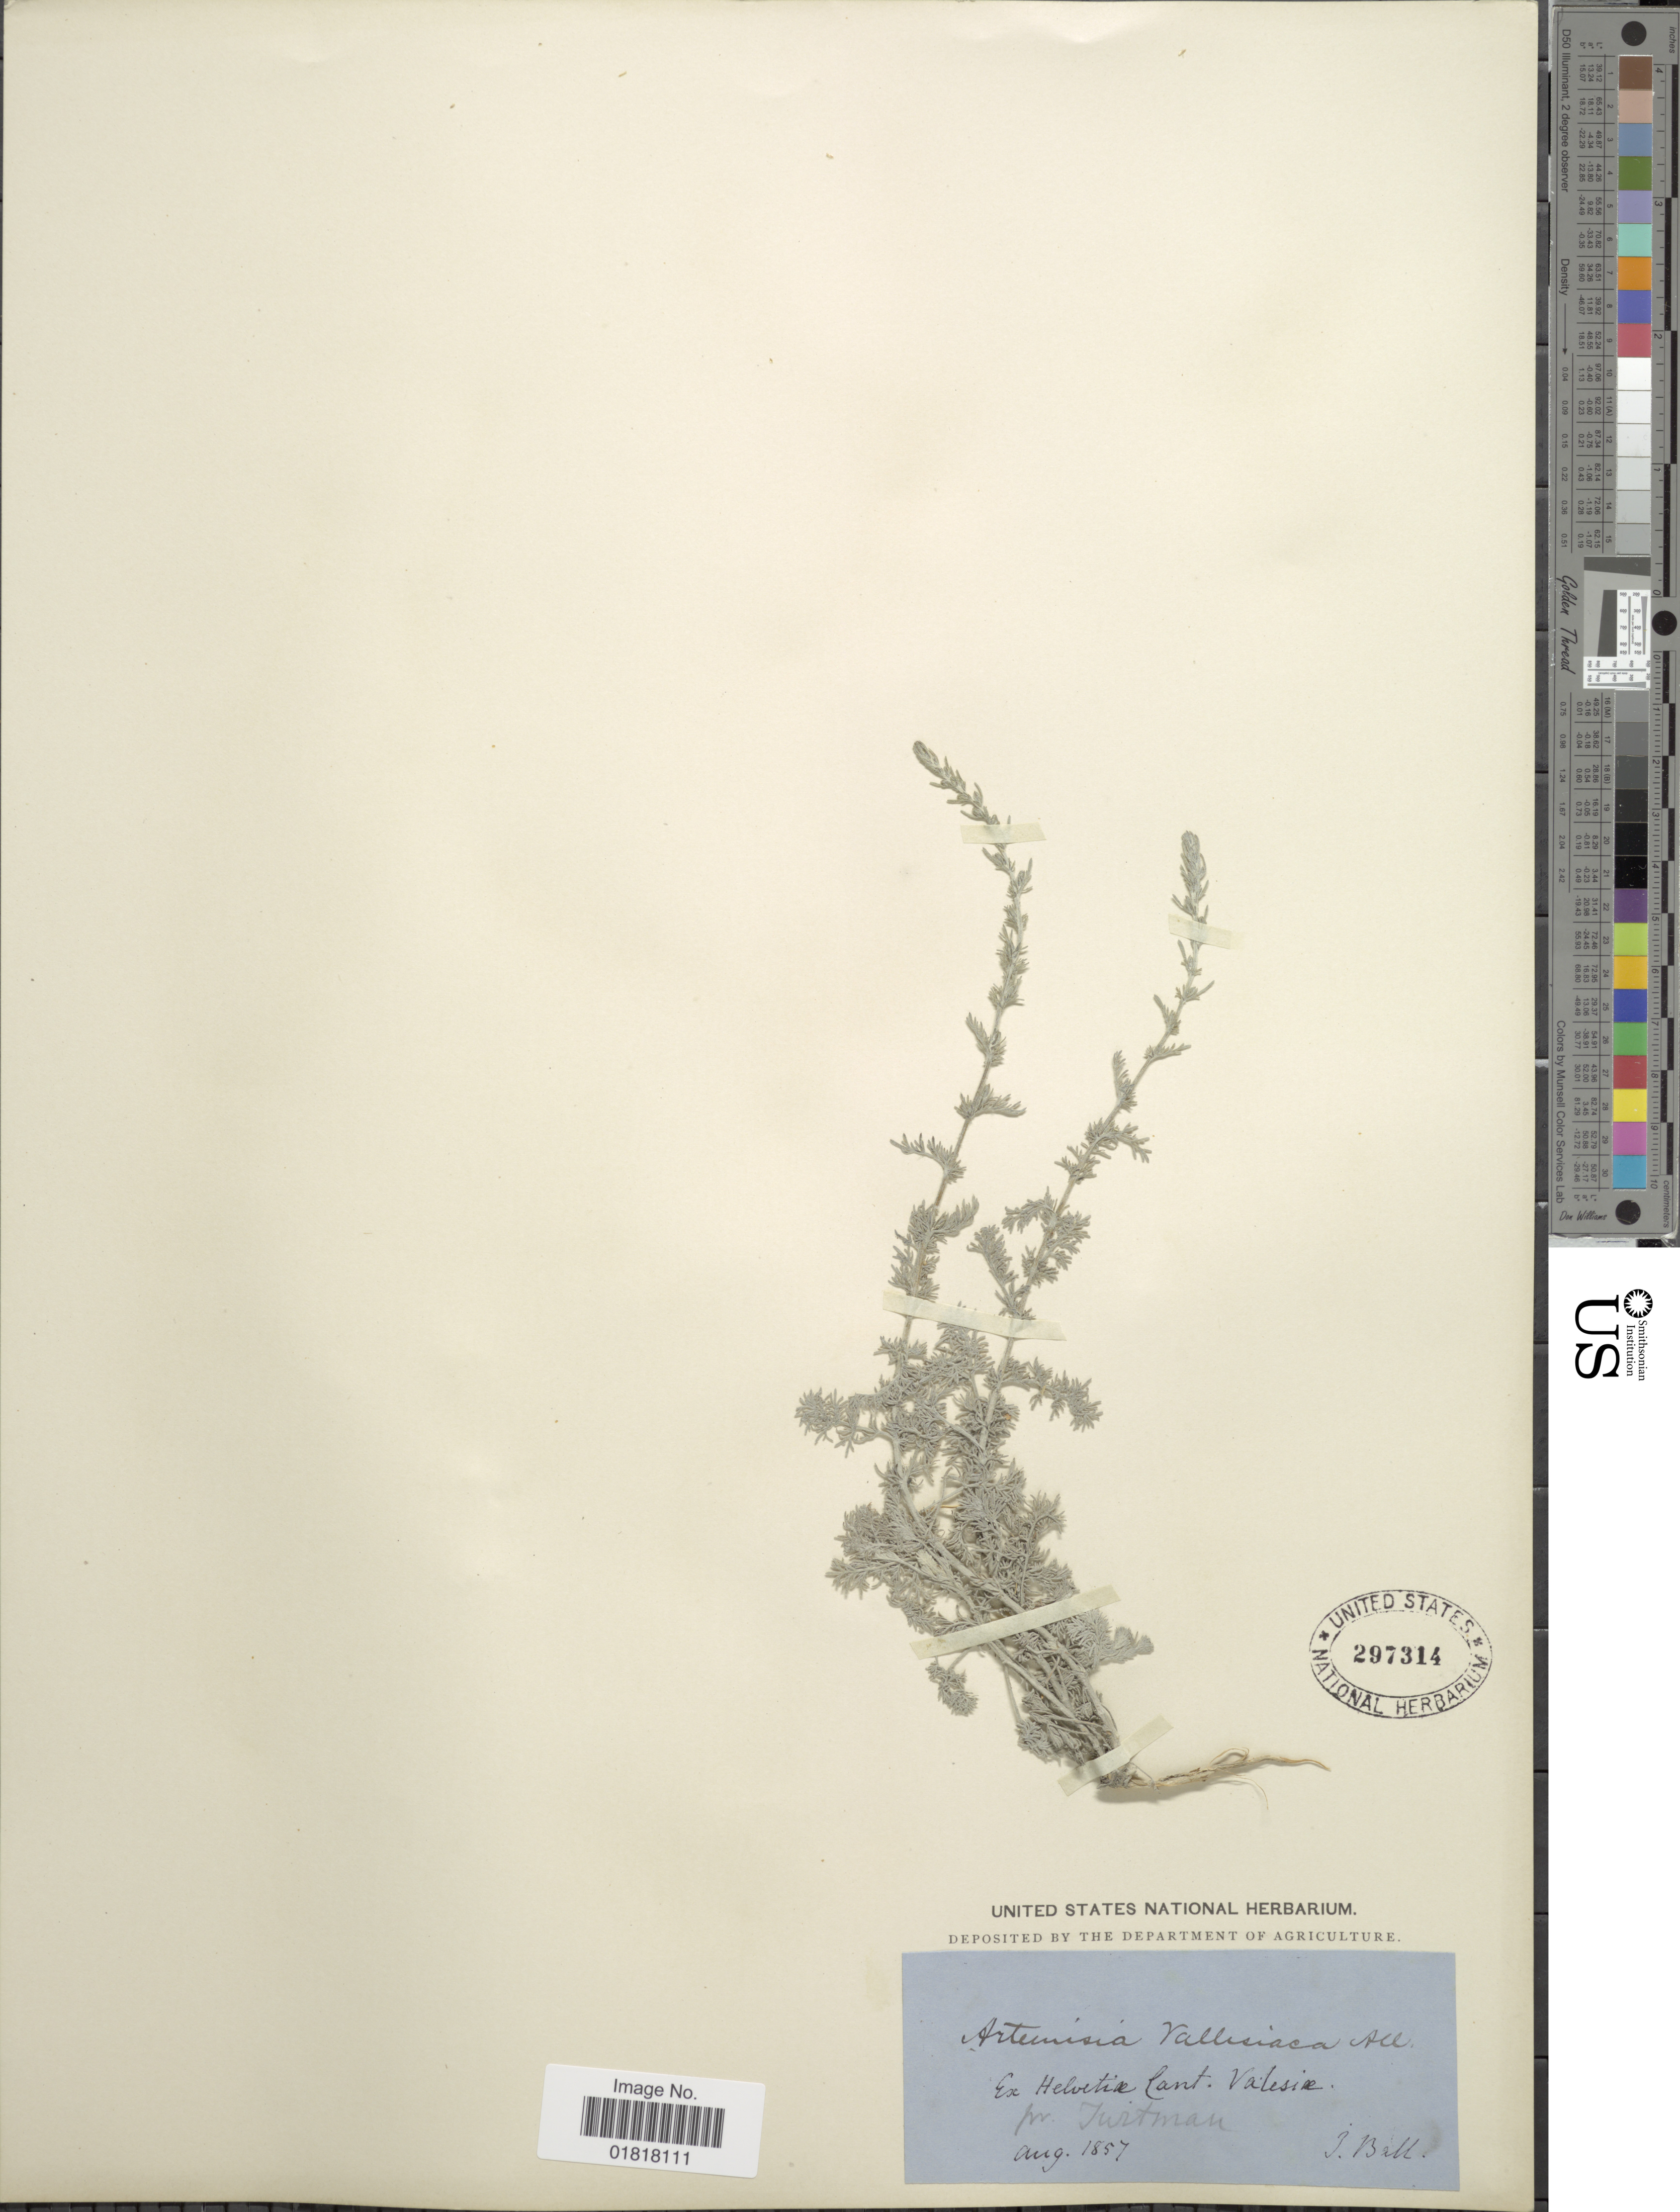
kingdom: Plantae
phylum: Tracheophyta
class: Magnoliopsida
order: Asterales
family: Asteraceae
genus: Artemisia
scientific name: Artemisia valesiaca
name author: All.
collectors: J. Ball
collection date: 1857-08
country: Switzerland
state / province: Valais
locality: Cant. Valesia. Pr. Turtman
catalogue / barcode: US 297314